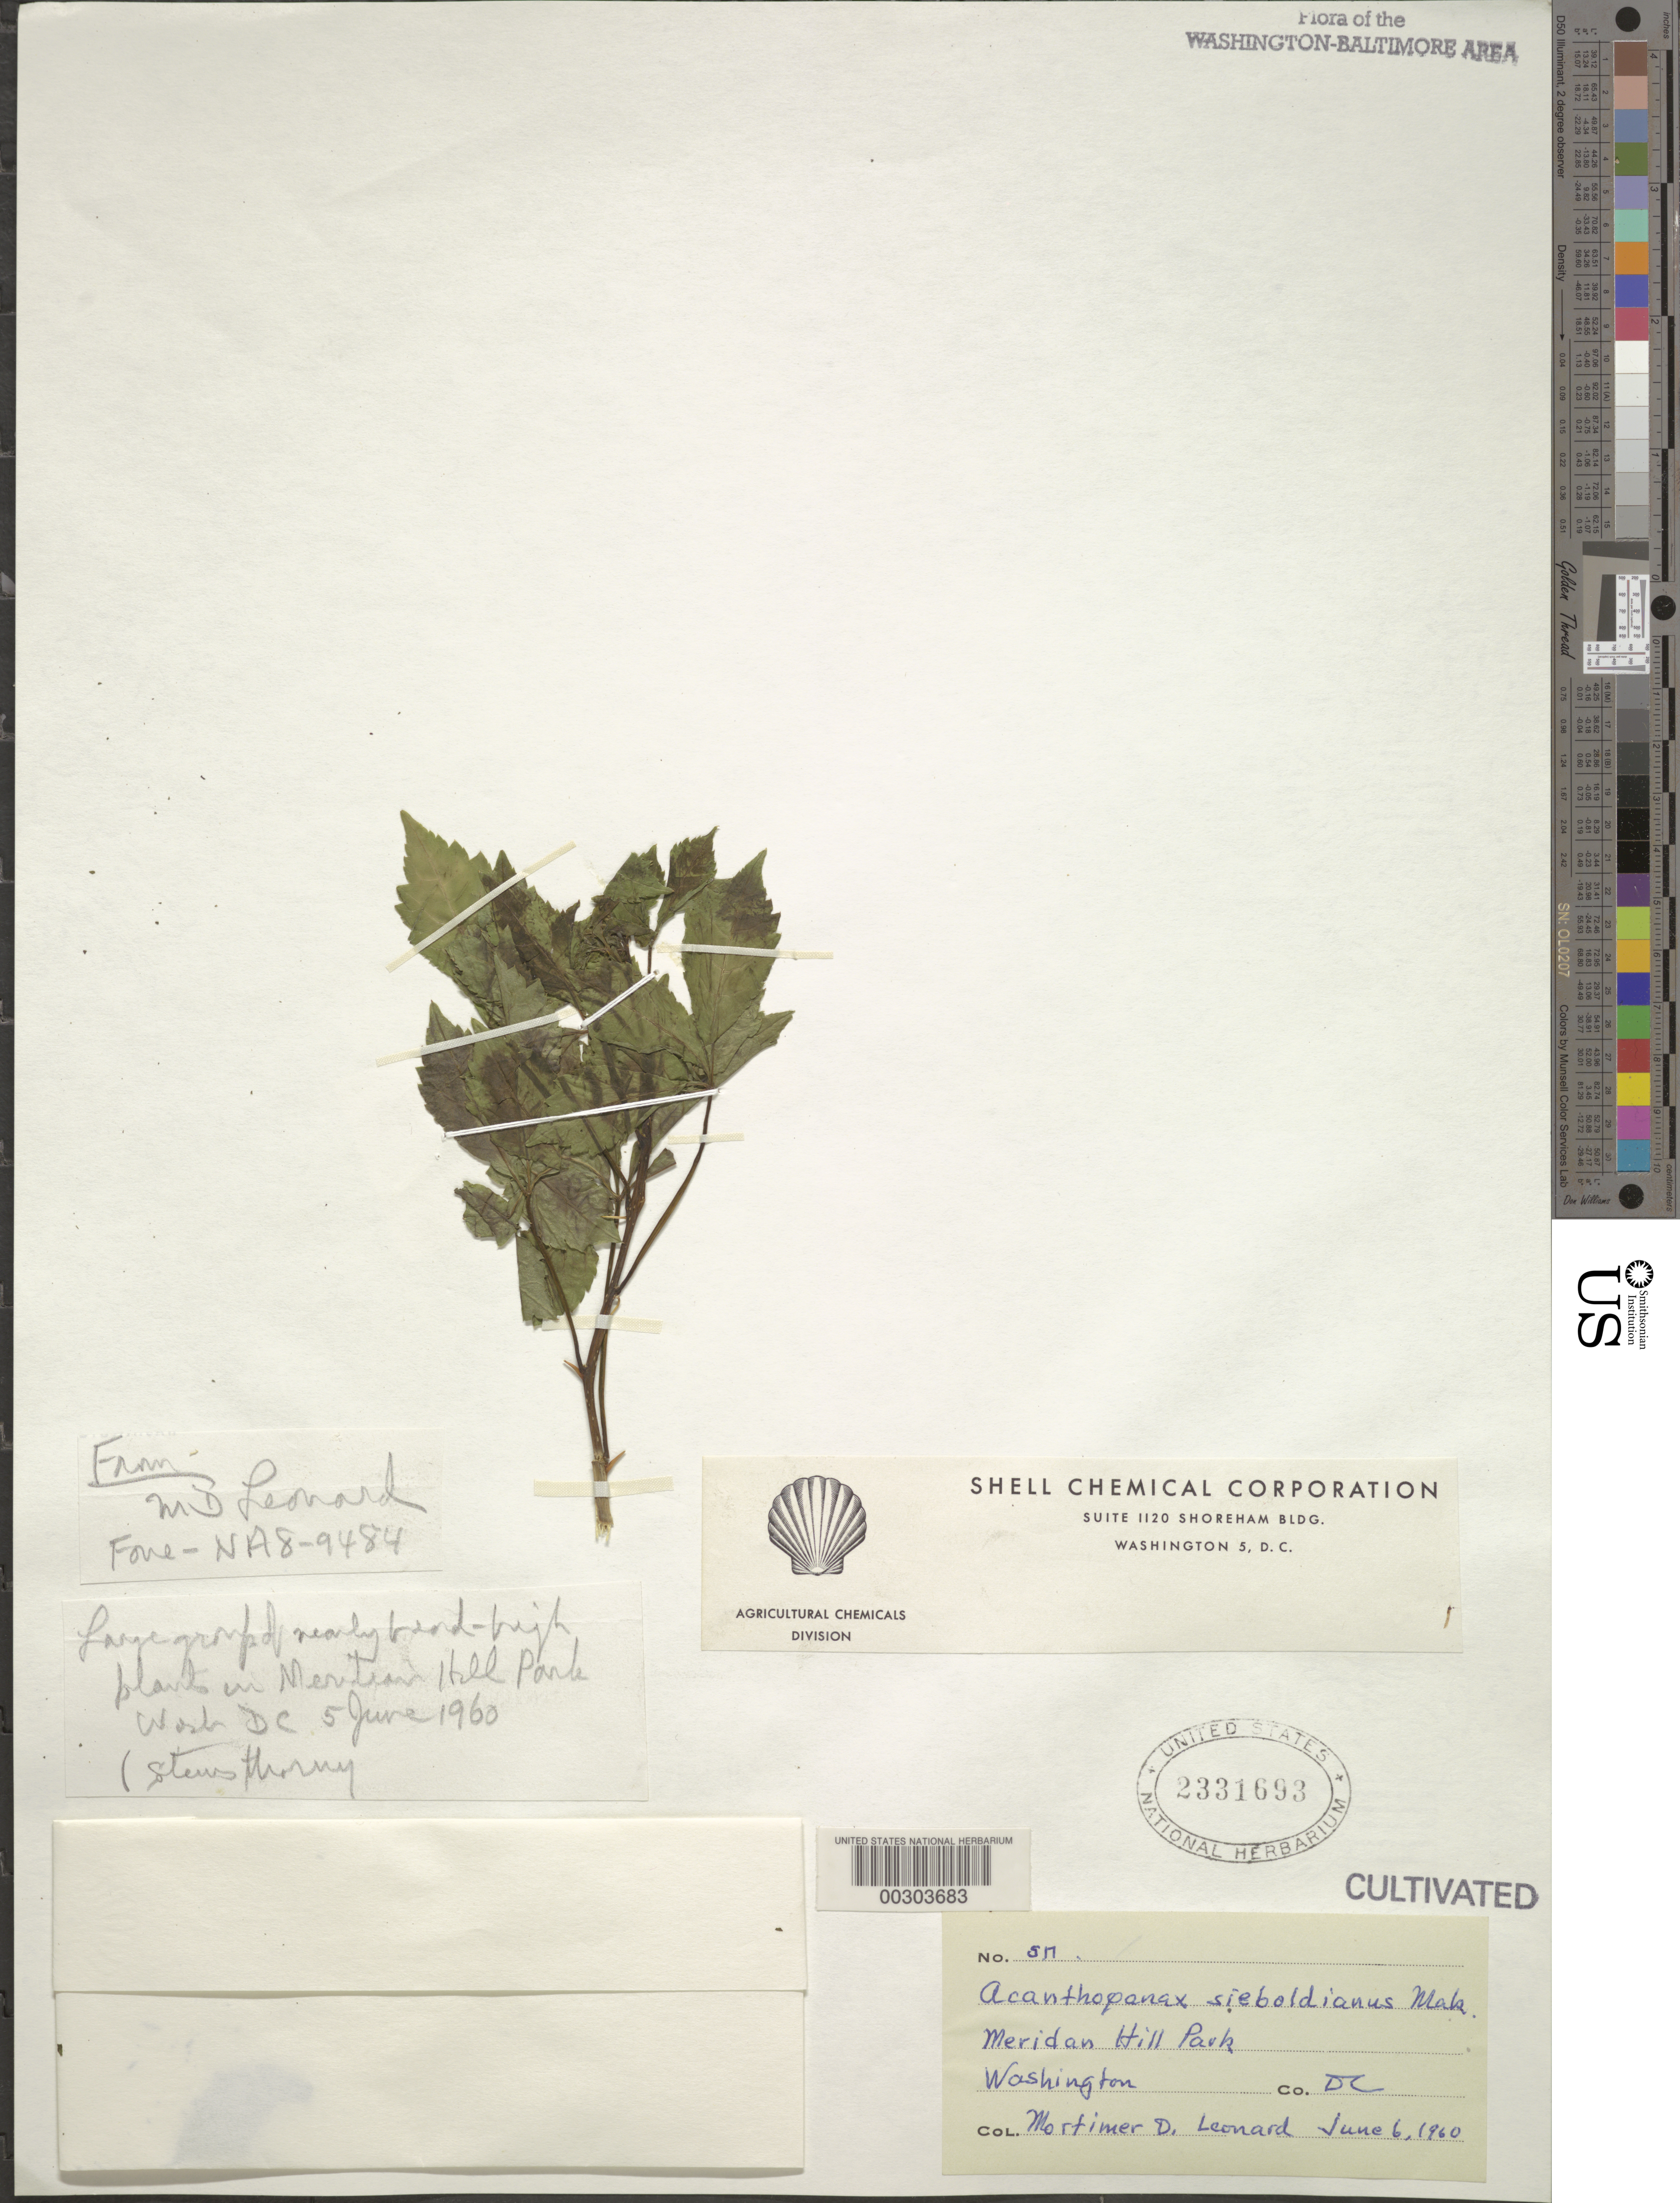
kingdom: Plantae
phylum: Tracheophyta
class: Magnoliopsida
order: Apiales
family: Araliaceae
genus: Acanthopanax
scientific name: Acanthopanax sieboldianus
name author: Makino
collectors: M. D. Leonard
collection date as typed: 06 Jun 1960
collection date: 1960-06-06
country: United States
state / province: District of Columbia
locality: Meridian Hill Park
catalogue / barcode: US 2331693